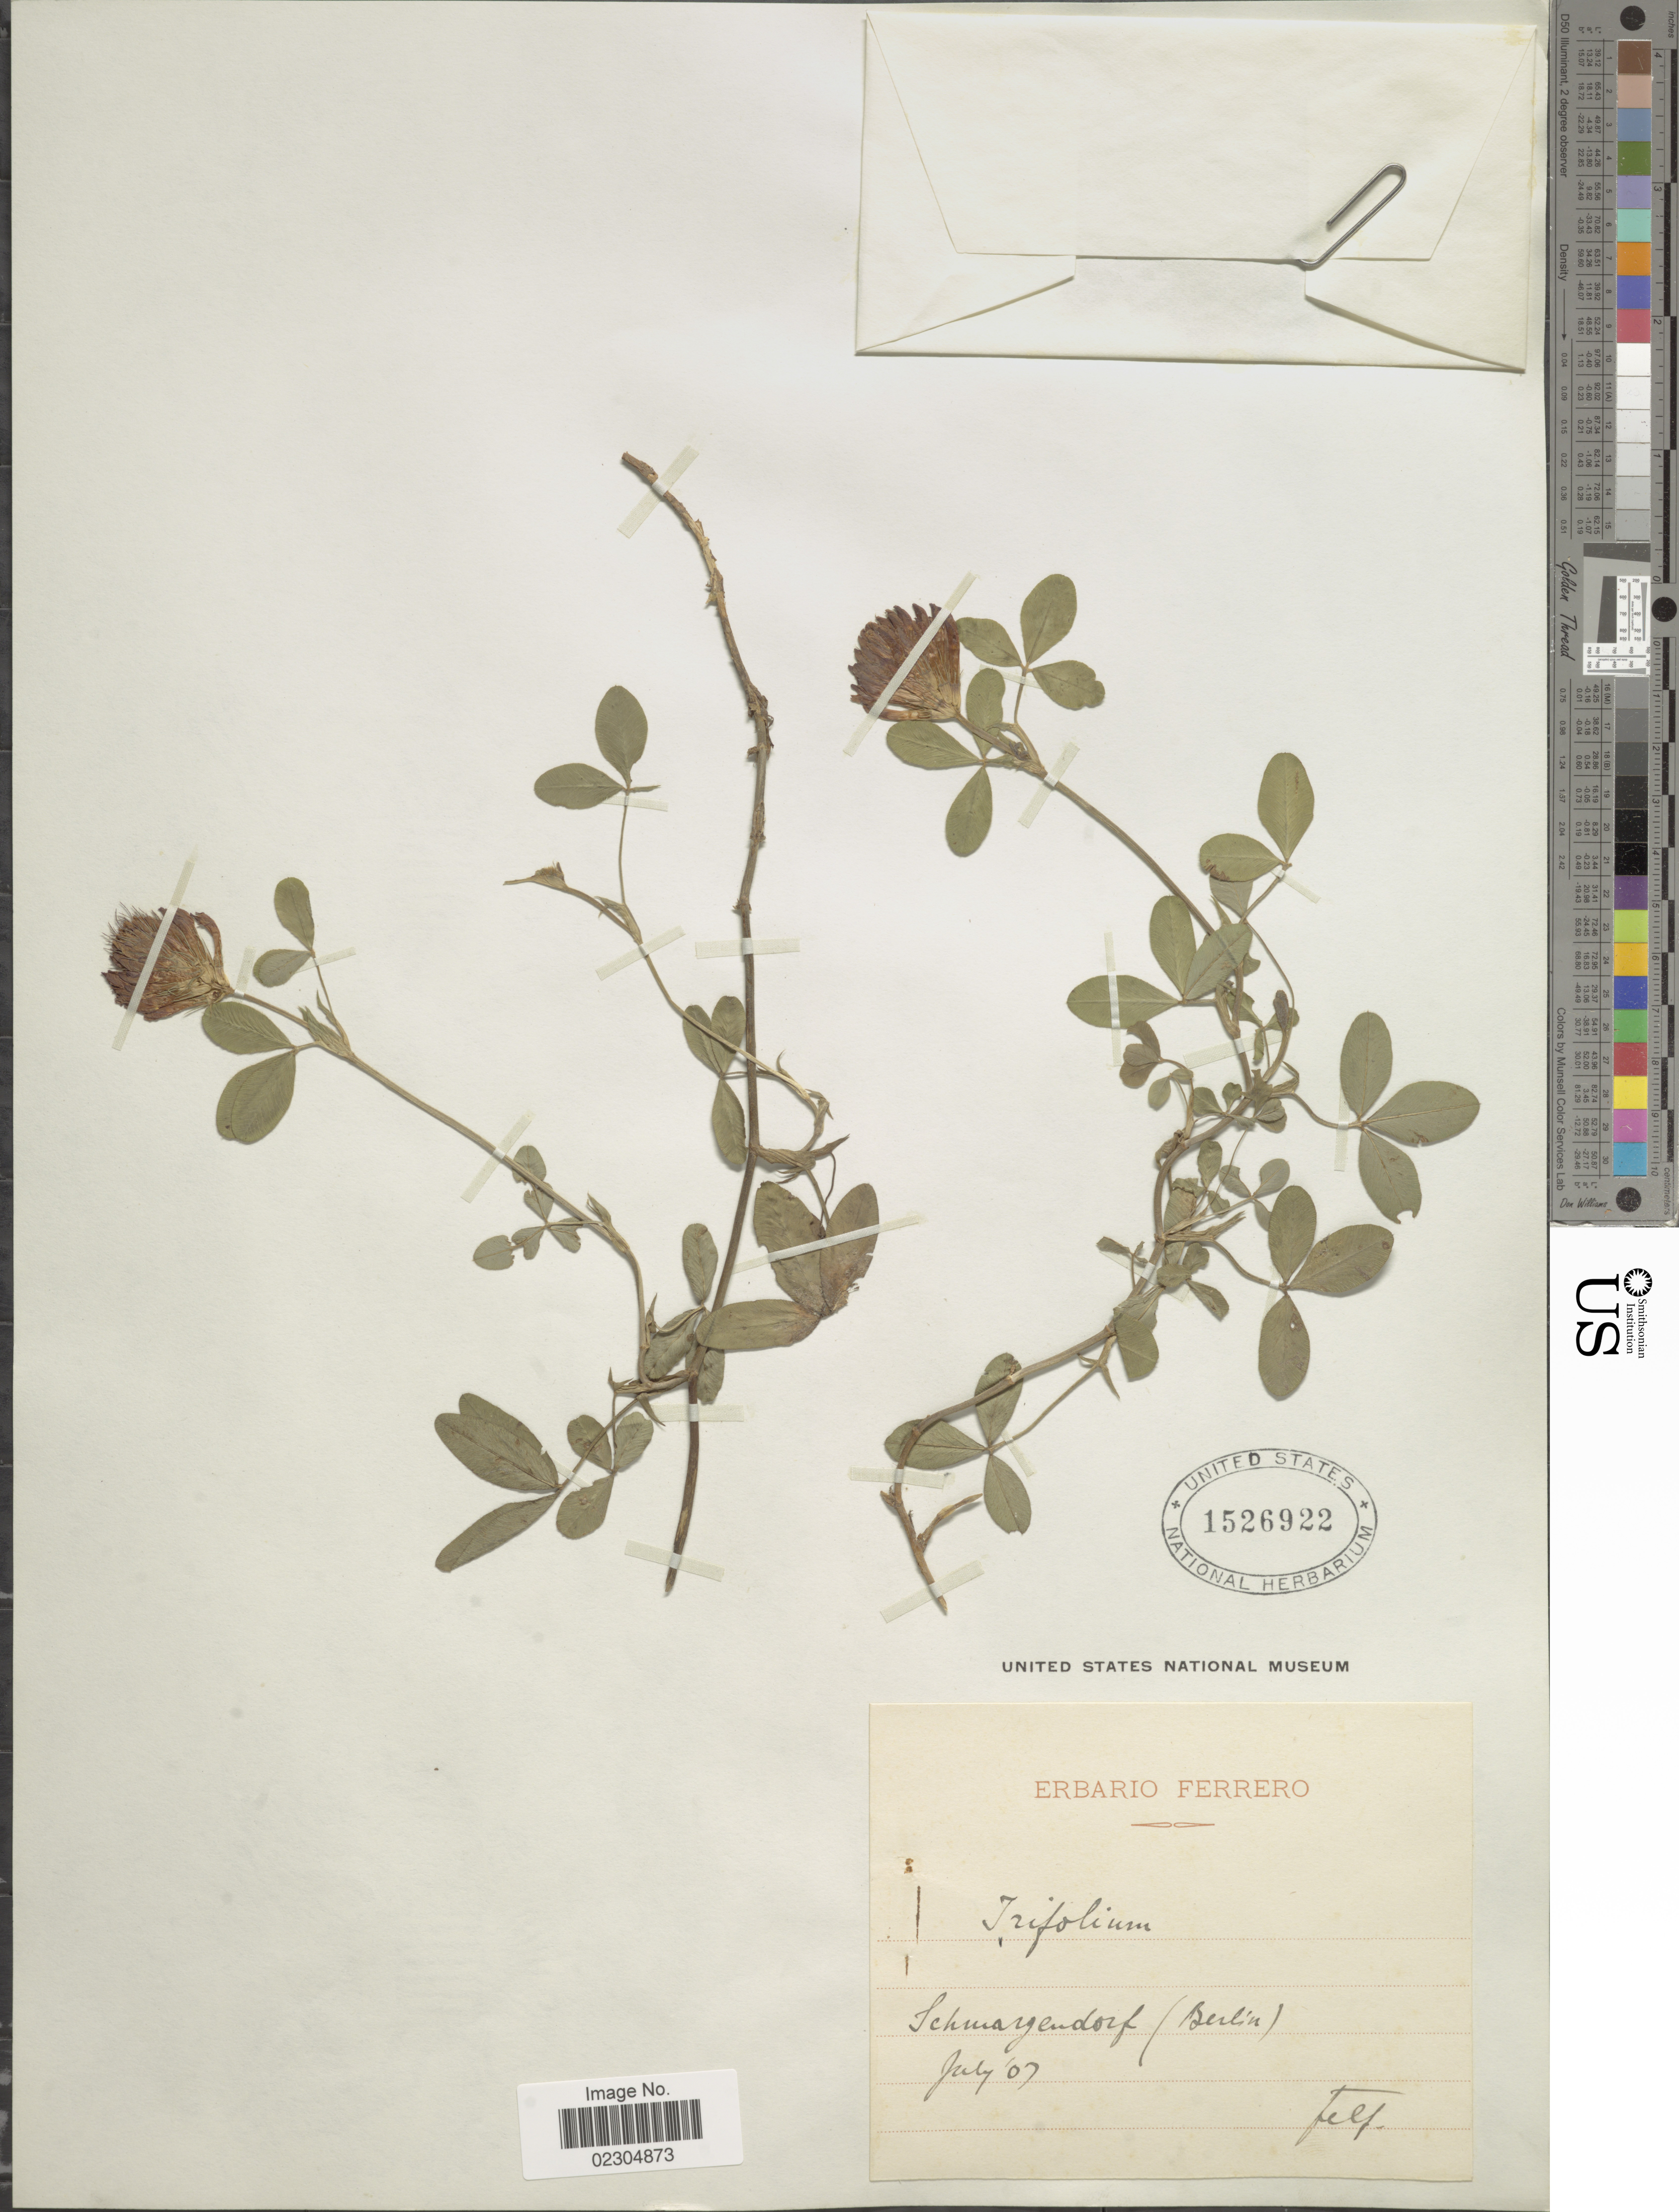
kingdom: Plantae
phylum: Tracheophyta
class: Magnoliopsida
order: Fabales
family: Fabaceae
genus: Trifolium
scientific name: Trifolium sp.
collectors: F. Ferrero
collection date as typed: Transcribed d/m/y: /7/7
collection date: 1907-07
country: Germany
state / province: Berlin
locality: Schmayendorf [interpreted]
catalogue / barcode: US 1526922